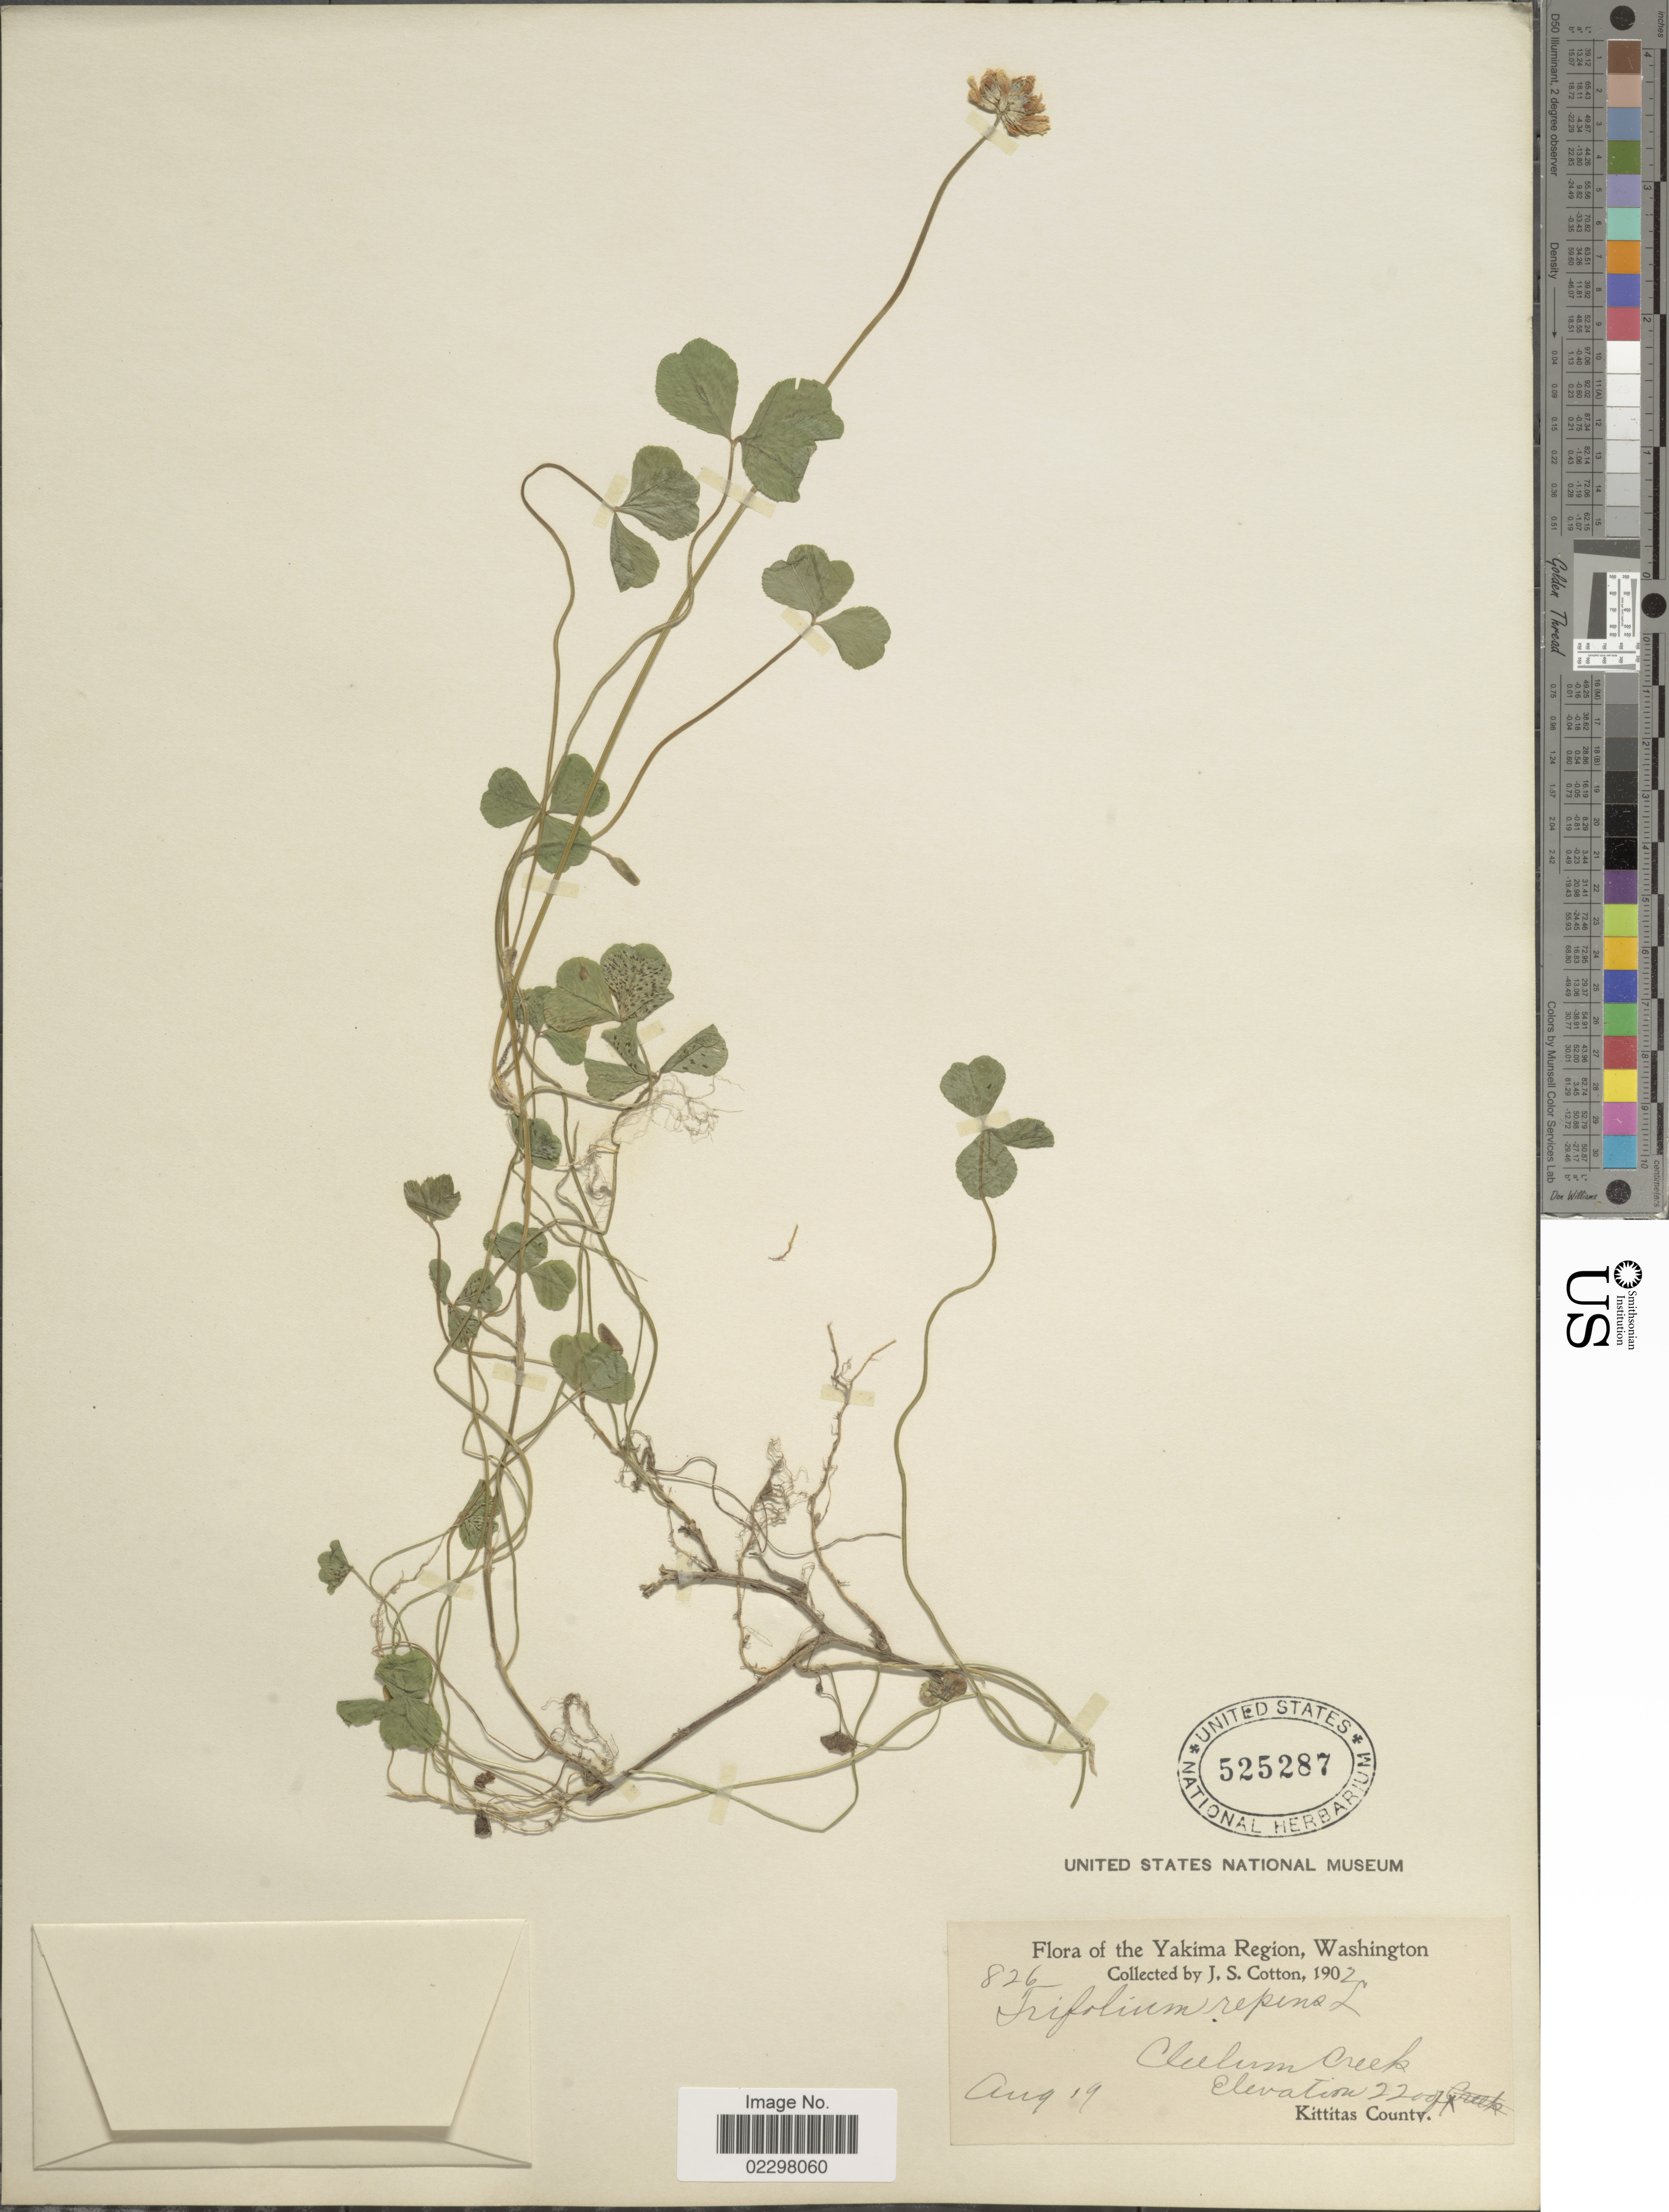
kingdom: Plantae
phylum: Tracheophyta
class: Magnoliopsida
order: Fabales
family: Fabaceae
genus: Trifolium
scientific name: Trifolium repens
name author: L.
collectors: J. S. Cotton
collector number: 826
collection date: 1902-08-19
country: United States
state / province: Washington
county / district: Kittitas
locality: Yakima Region, Cleelum Creek, Kittitas County.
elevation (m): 671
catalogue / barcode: US 525287